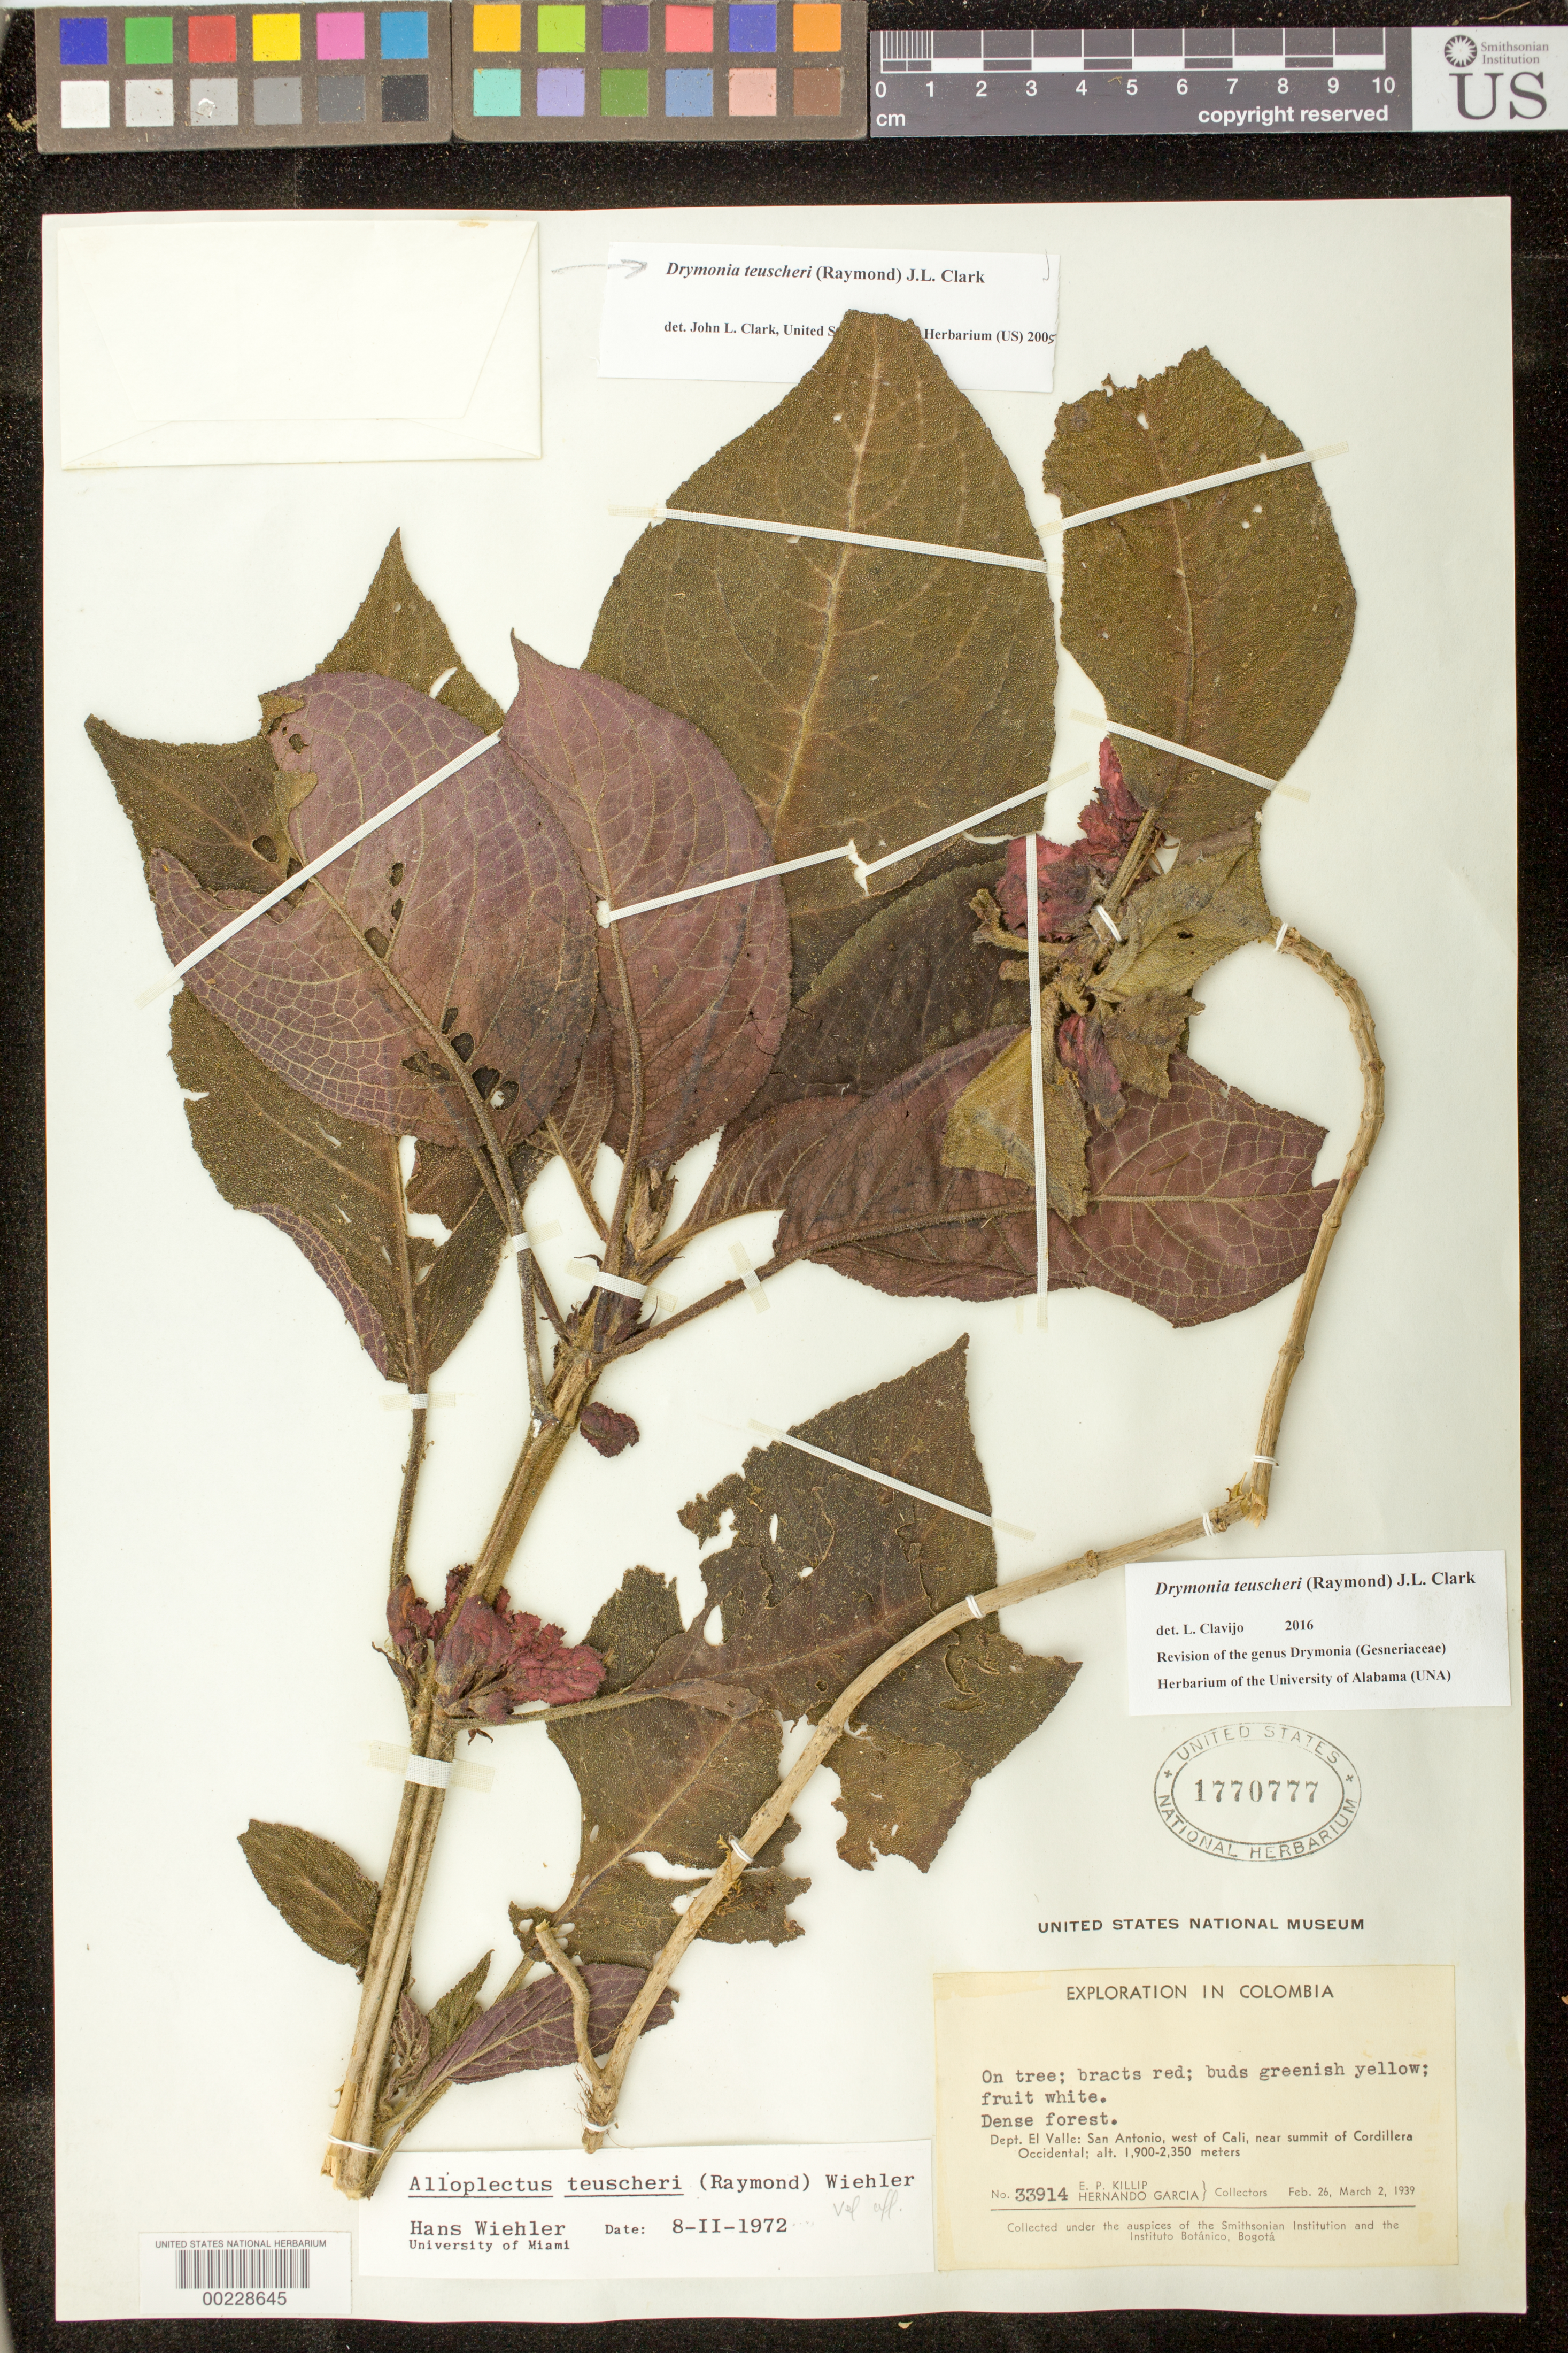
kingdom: Plantae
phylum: Tracheophyta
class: Magnoliopsida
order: Lamiales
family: Gesneriaceae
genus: Drymonia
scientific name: Drymonia teuscheri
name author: (Raymond) J.L. Clark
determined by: Clark, J. L., (SEL), The Marie Selby Botanical Garden (UNITED STATES)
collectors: E. P. Killip & H. Garcia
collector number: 33914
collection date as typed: Feb-Mar 1939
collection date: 1939-02/1939-03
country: Colombia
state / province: Valle del Cauca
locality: San Antonio, W of Cali, near summit of Cordillera Occidental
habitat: Dense forest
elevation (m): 1900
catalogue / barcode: US 1770777